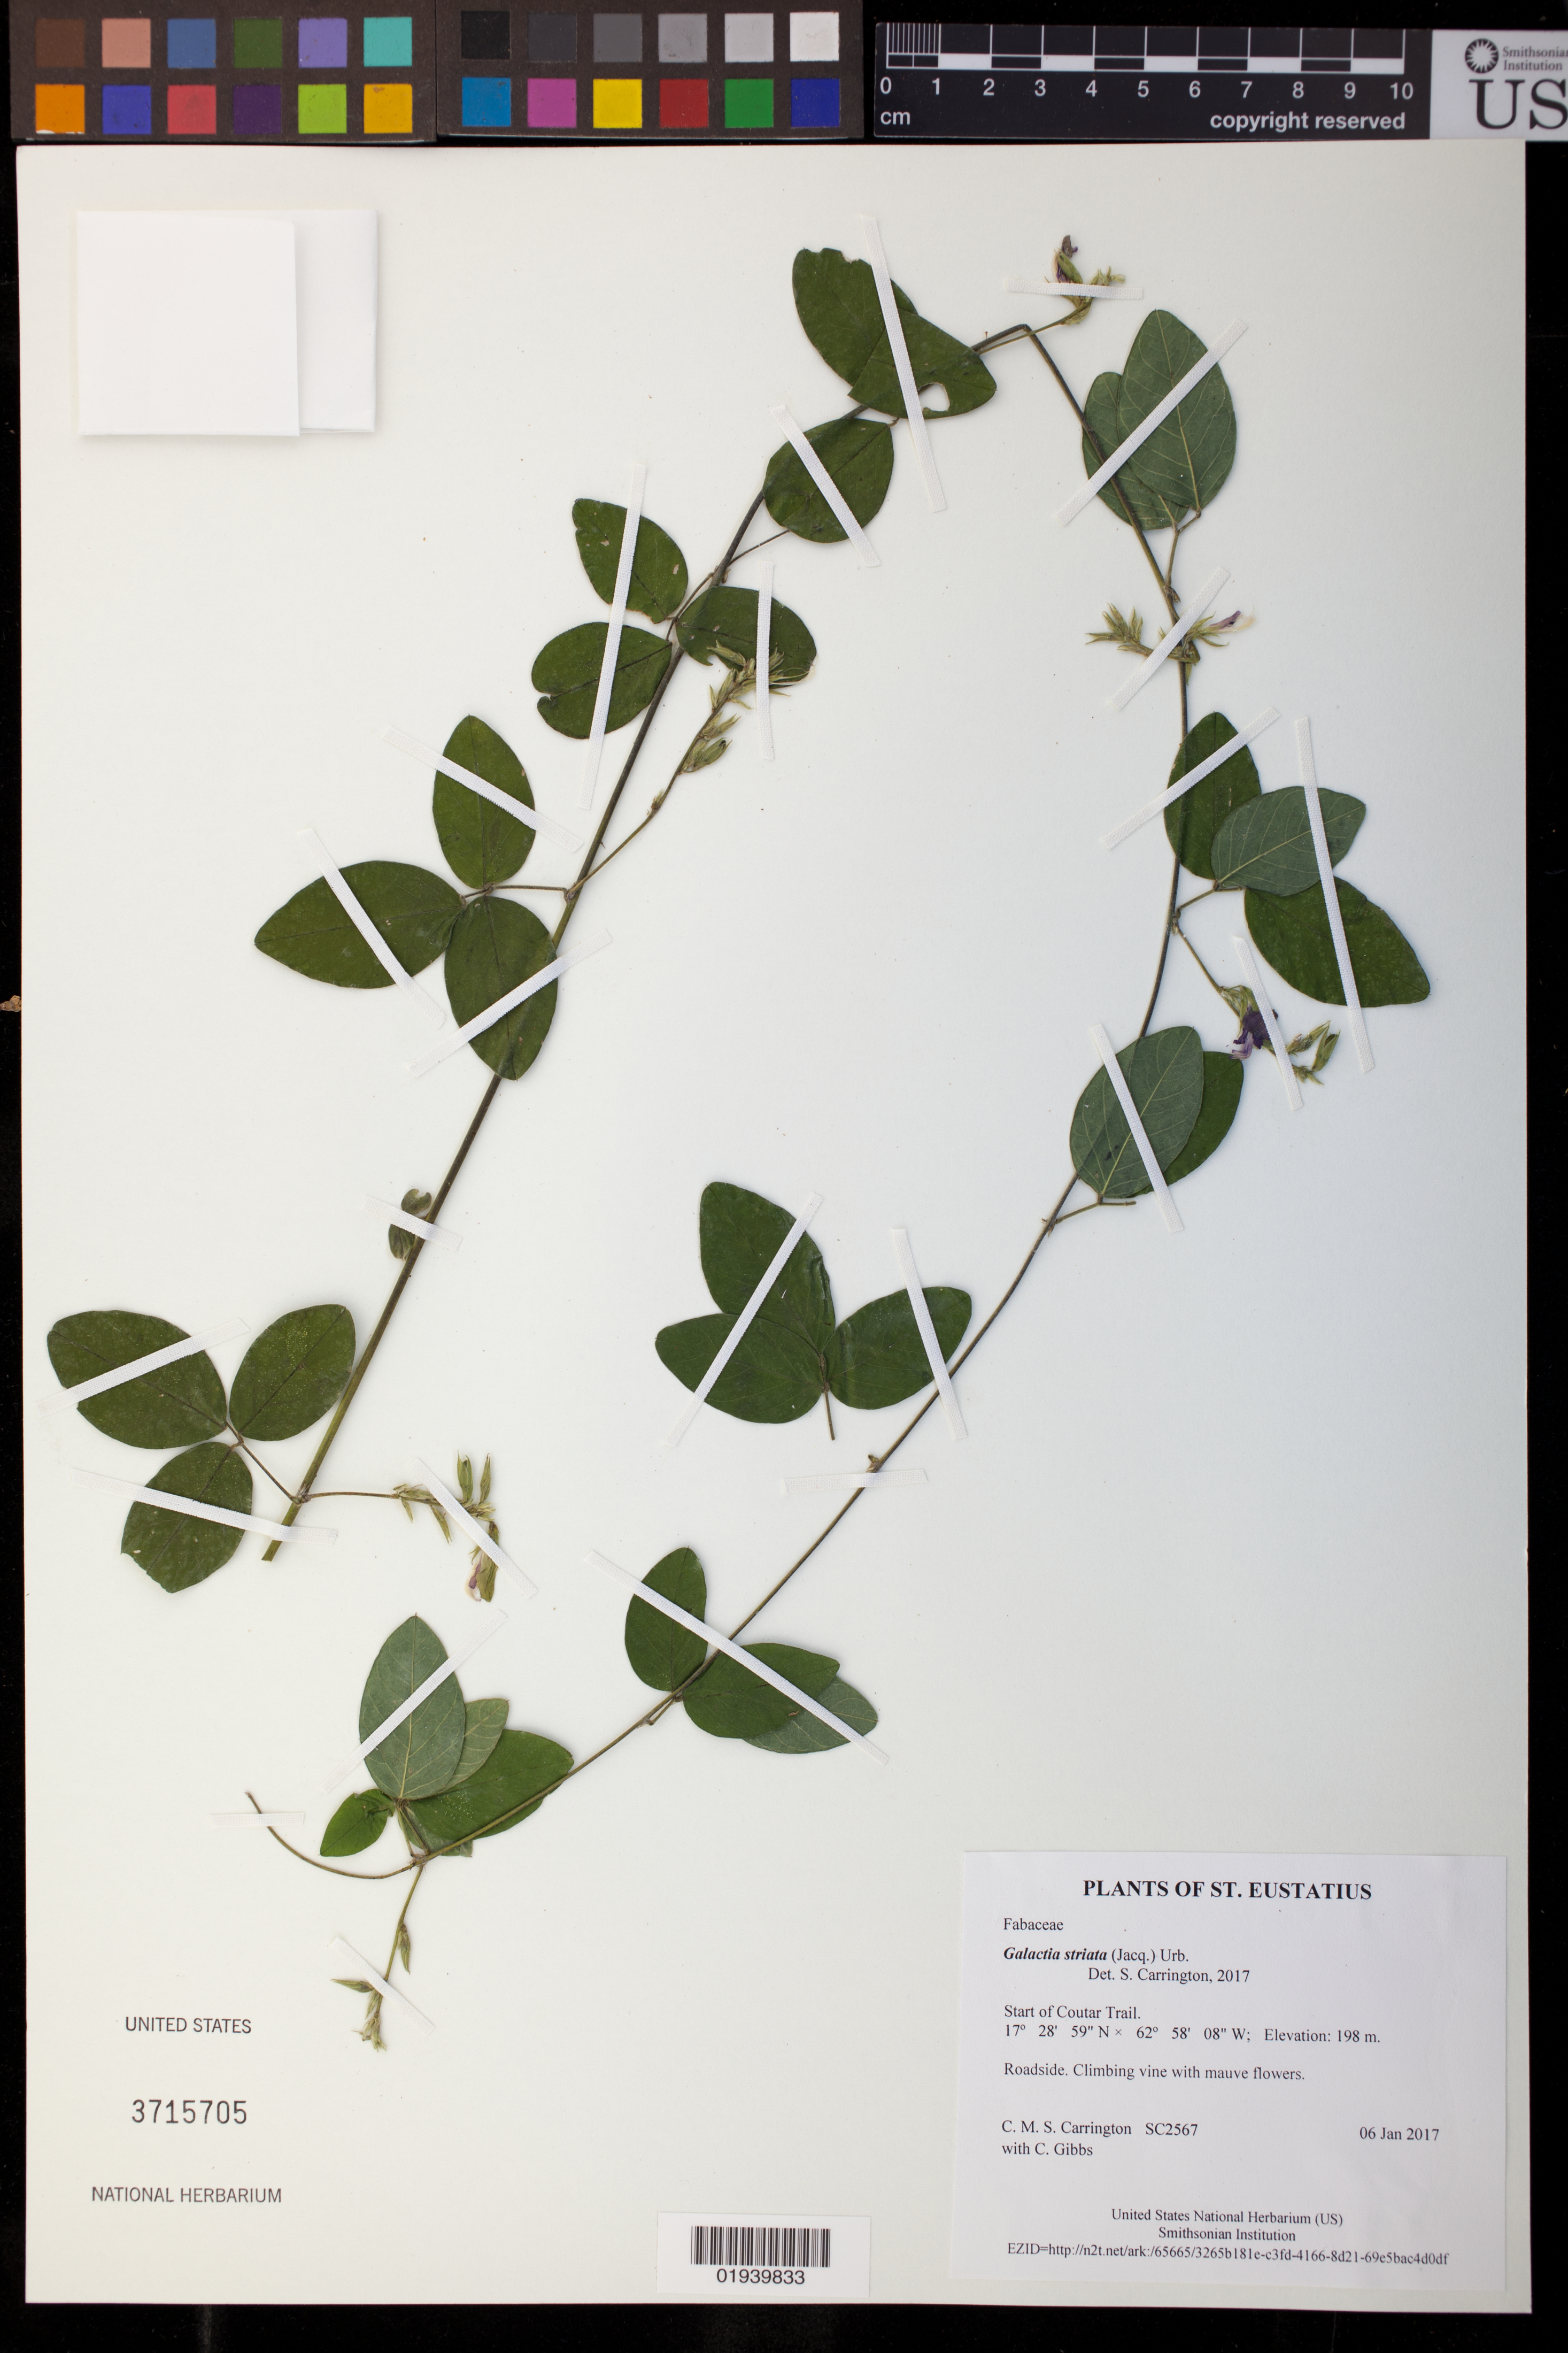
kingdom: Plantae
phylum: Tracheophyta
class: Magnoliopsida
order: Fabales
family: Fabaceae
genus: Galactia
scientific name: Galactia striata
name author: (Jacq.) Urb.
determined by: Carrington, C. M. S.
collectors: C. M. S. Carrington & C. Gibbs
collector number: SC2567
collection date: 2017-01-06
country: Netherlands Antilles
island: St. Eustatius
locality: Start of Coutar Trail.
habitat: Roadside.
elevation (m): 198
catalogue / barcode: US 3715705